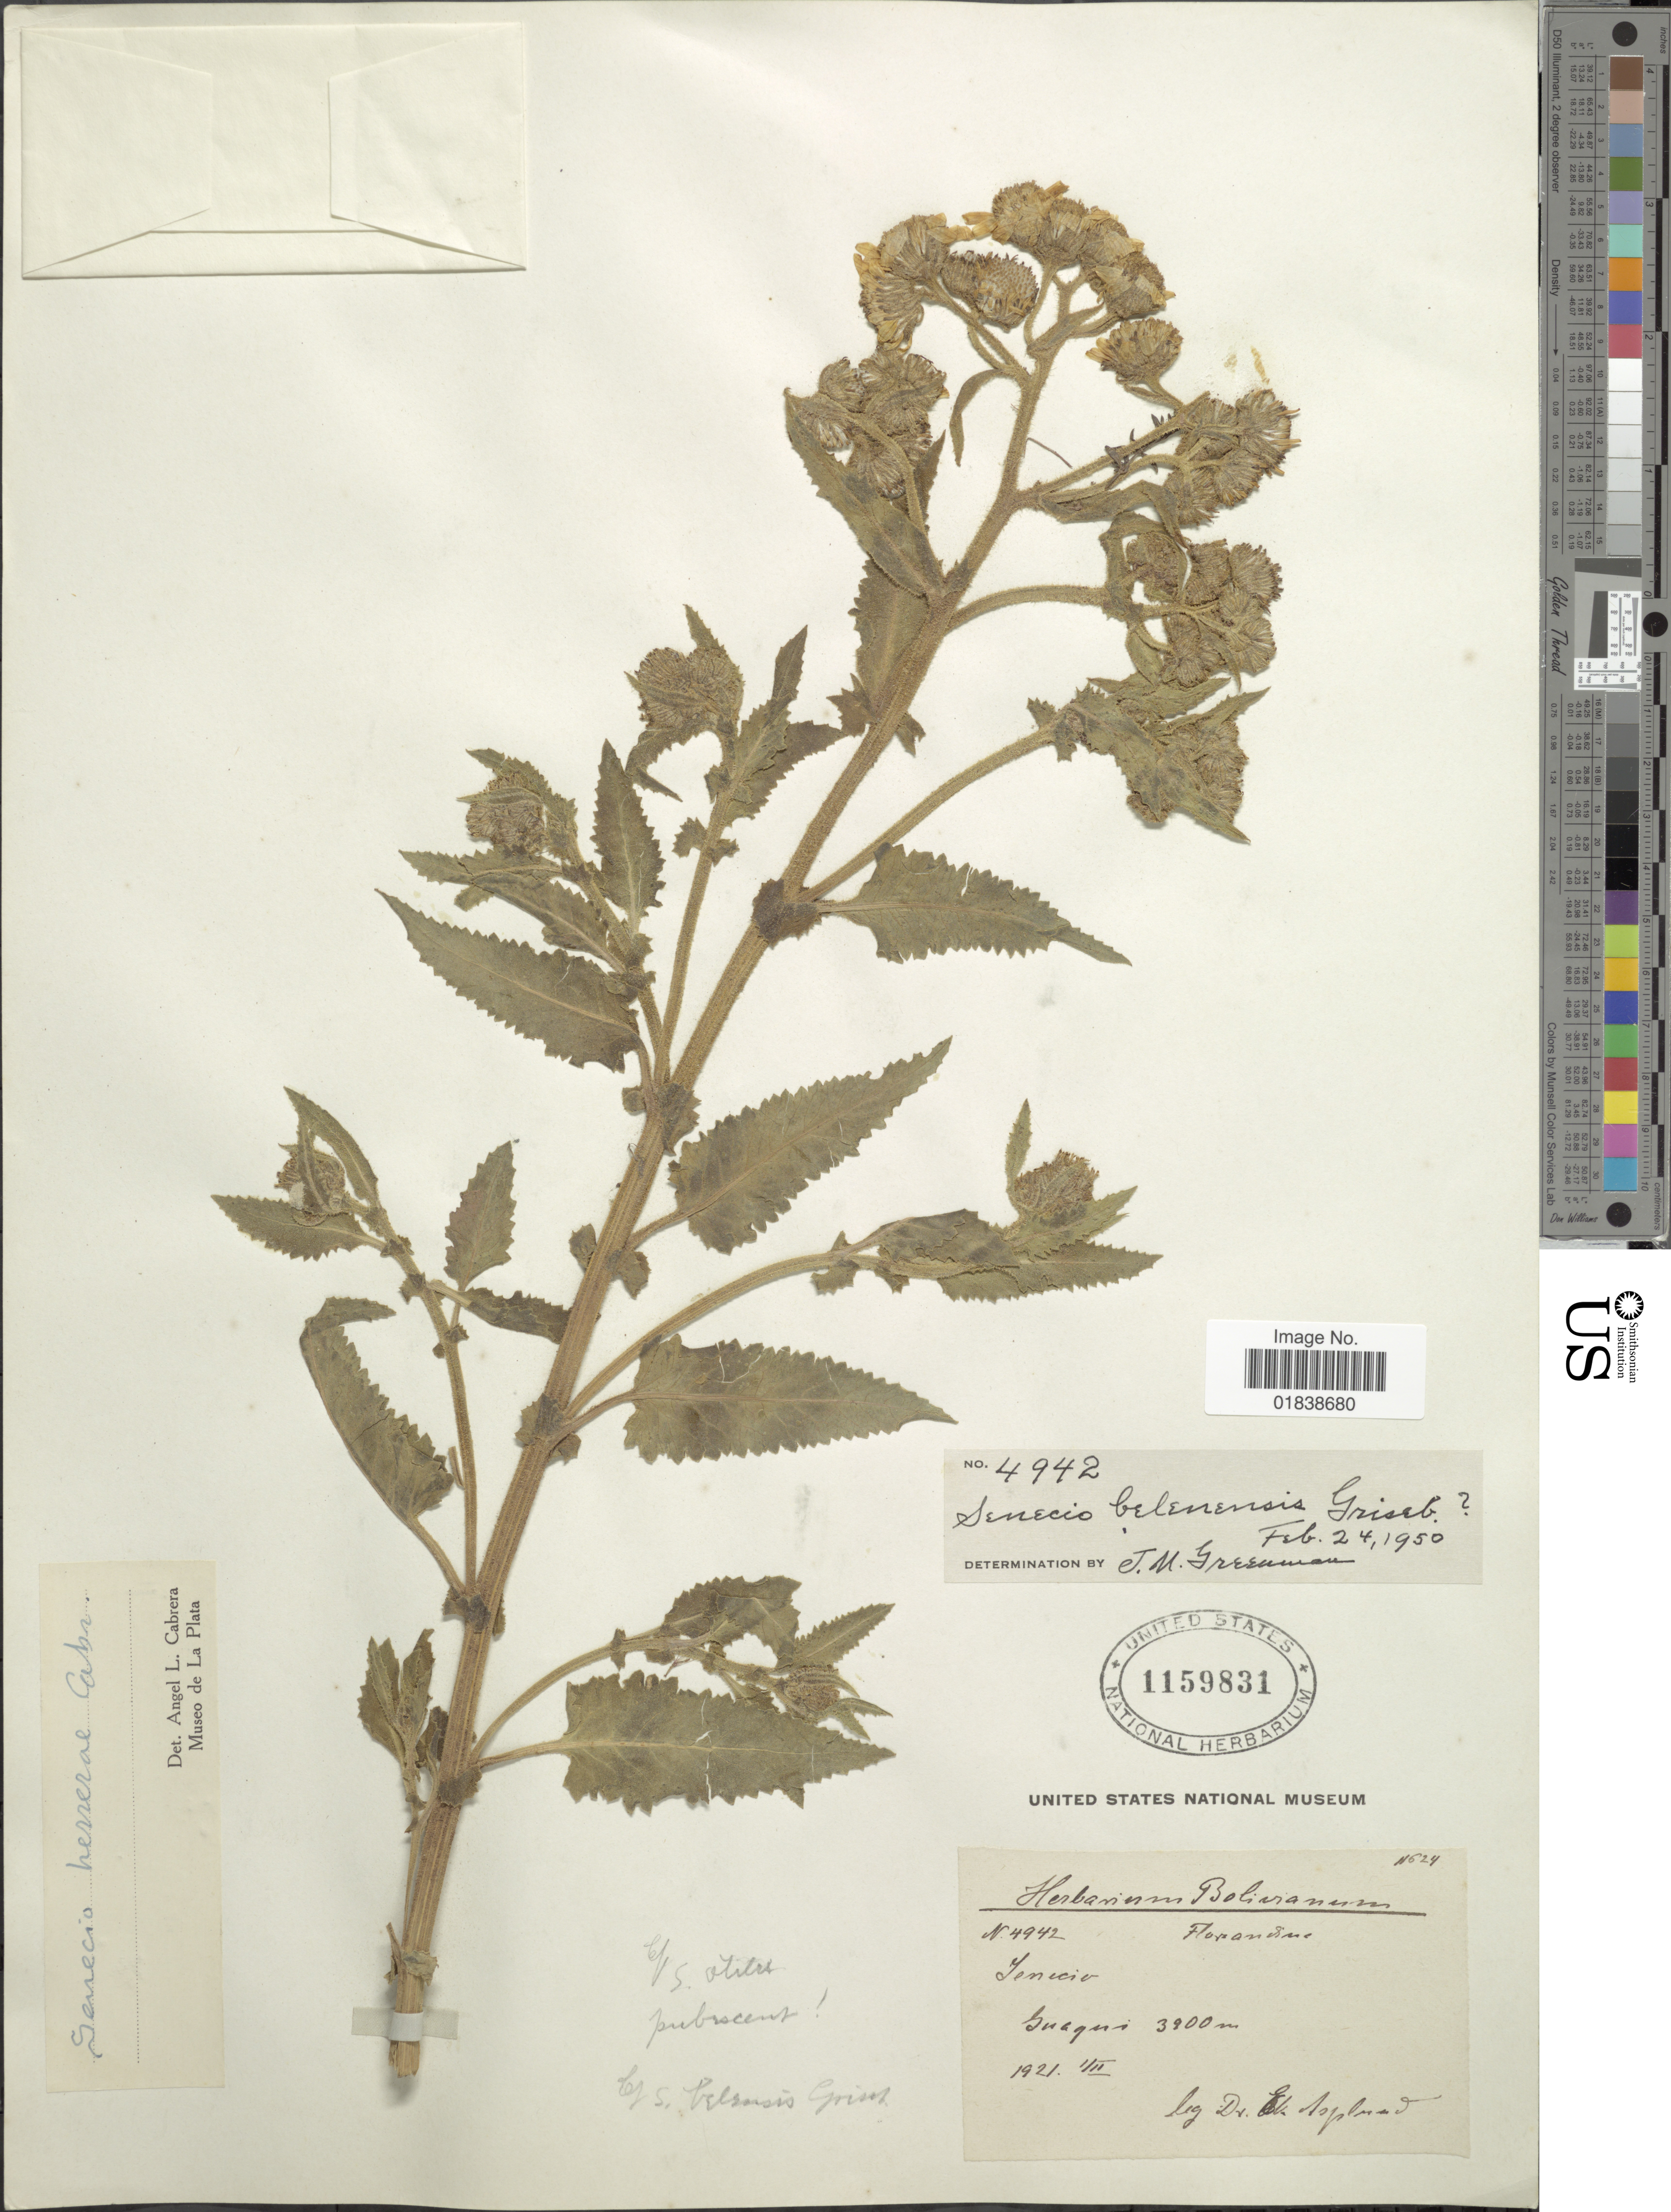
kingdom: Plantae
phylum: Tracheophyta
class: Magnoliopsida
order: Asterales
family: Asteraceae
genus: Senecio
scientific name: Senecio yunguyensis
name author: Cuatrec.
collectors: E. Asplund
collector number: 4942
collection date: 1921-02-01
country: Bolivia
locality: Guaqui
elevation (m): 3900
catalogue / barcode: US 1159831